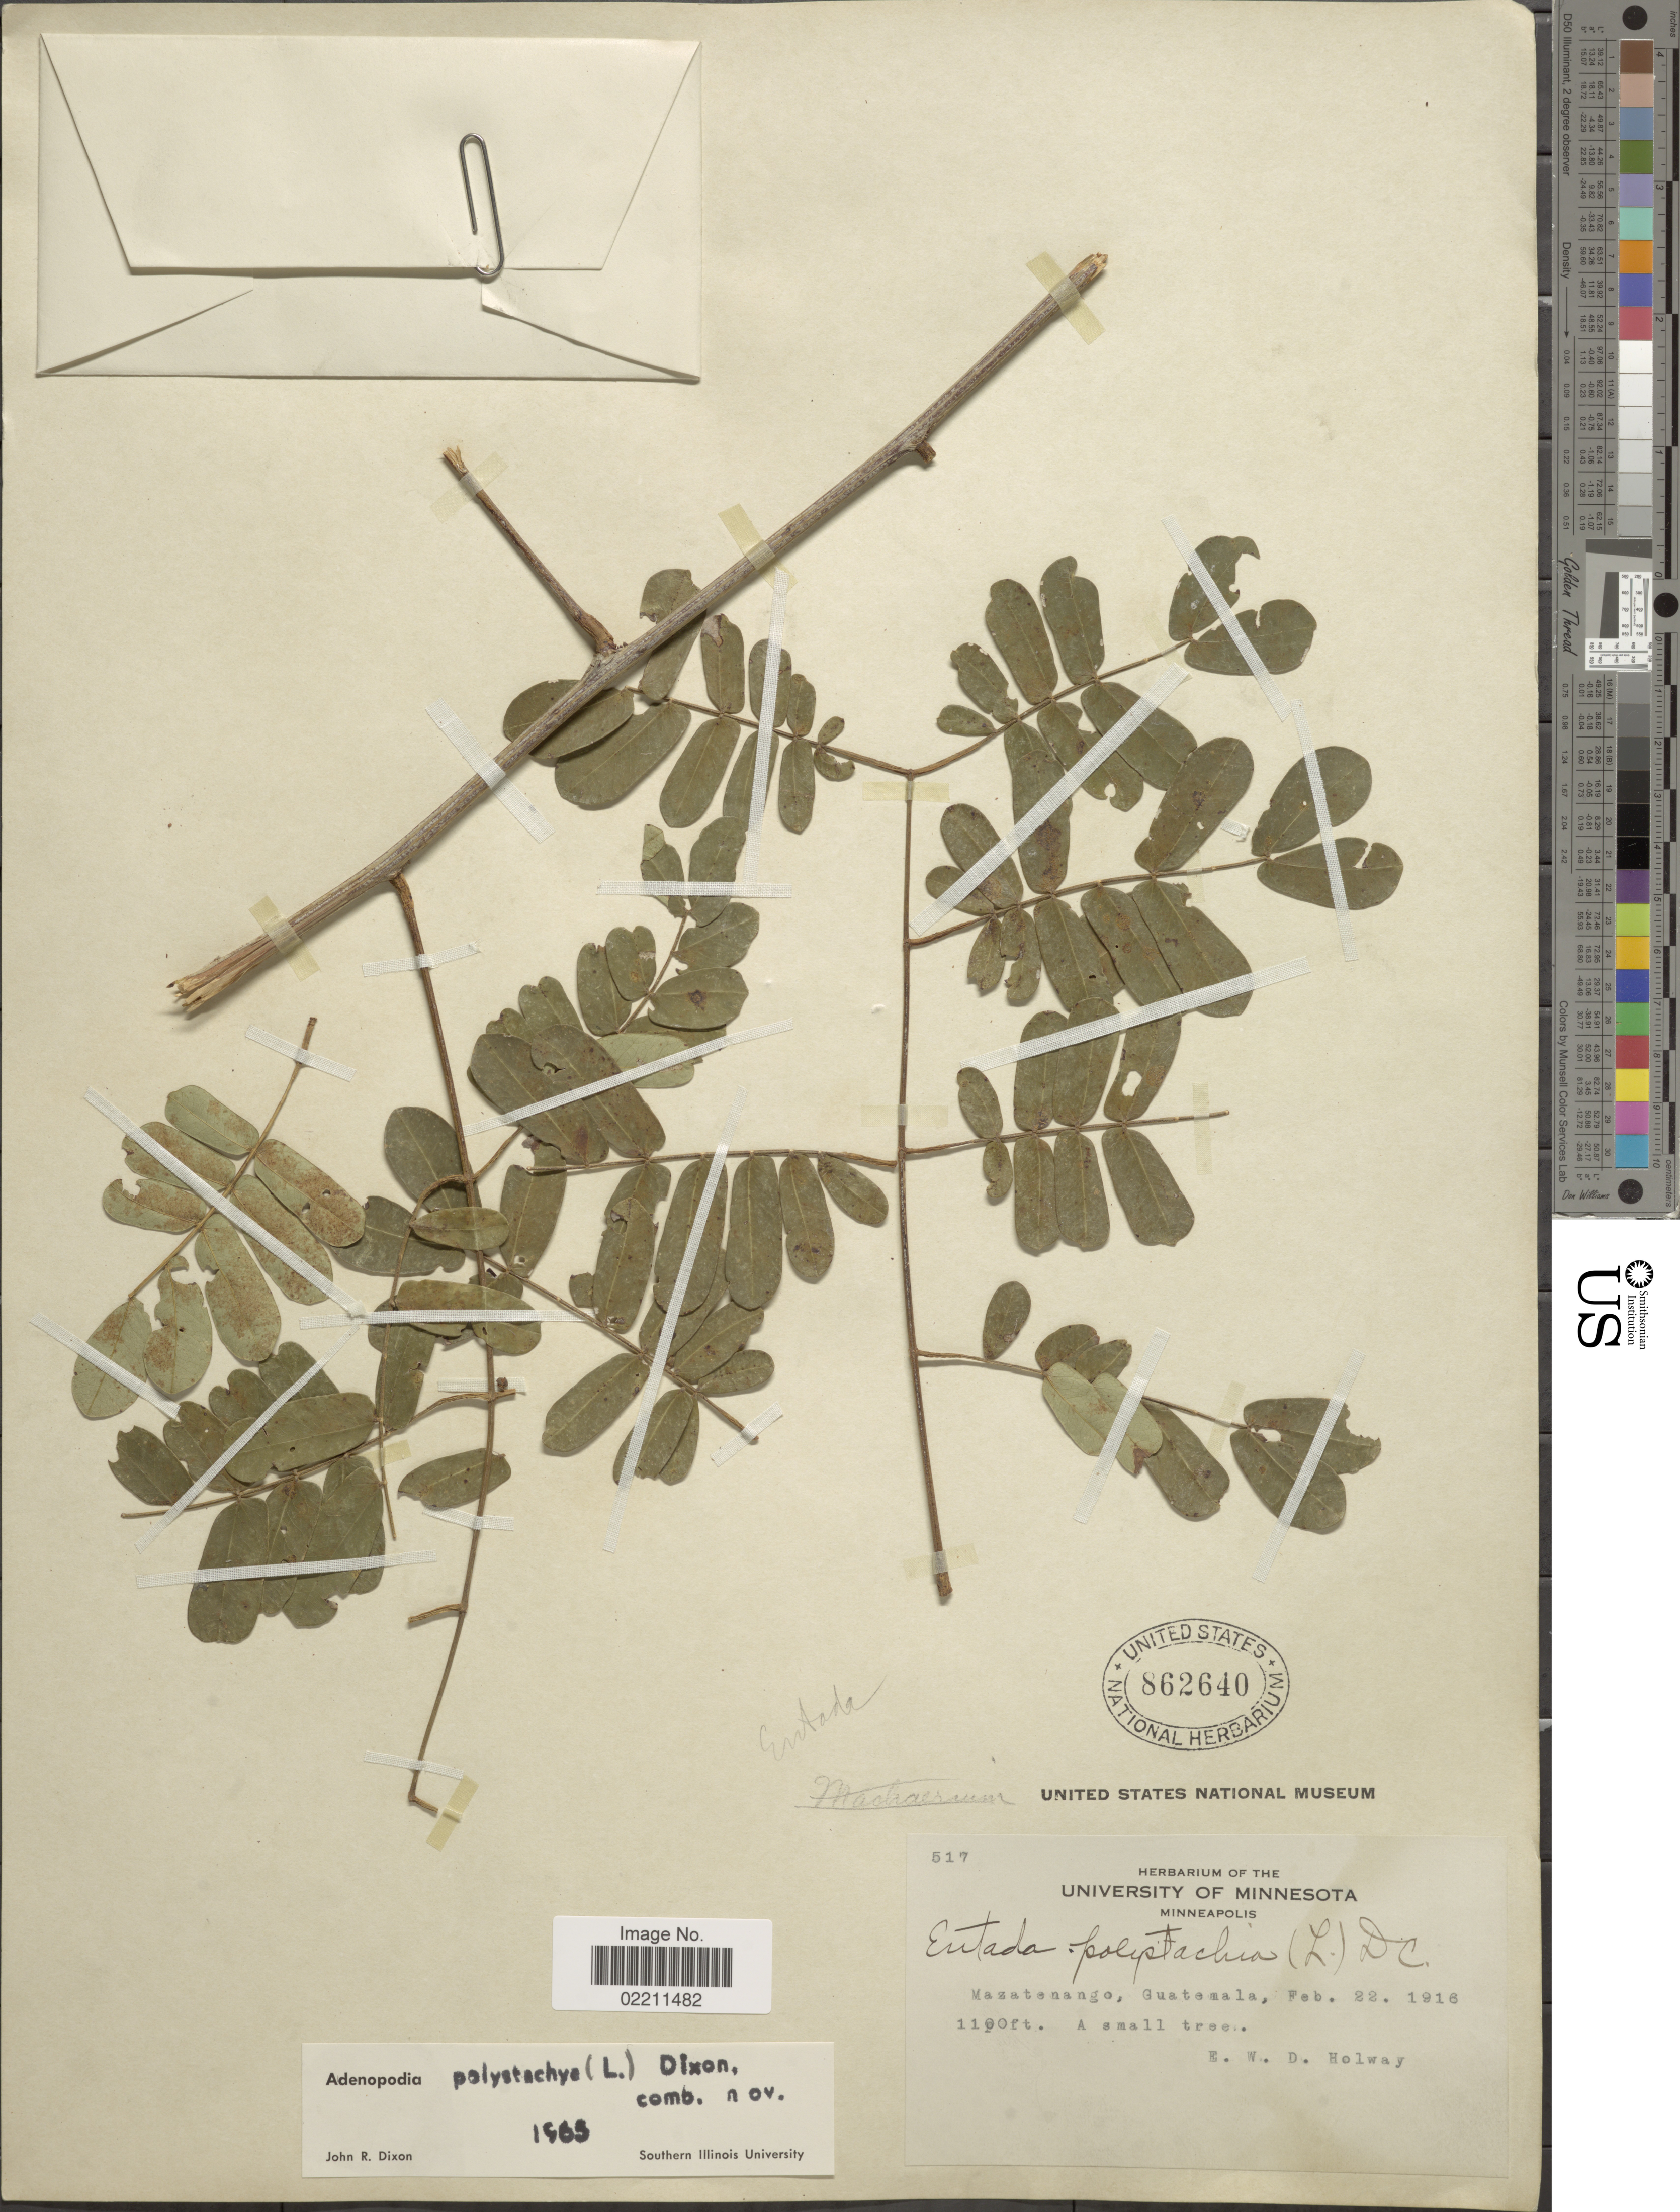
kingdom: Plantae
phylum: Tracheophyta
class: Magnoliopsida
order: Fabales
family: Fabaceae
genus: Entada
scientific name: Entada polystachya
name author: (L.) DC.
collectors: E. W. D. Holway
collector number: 517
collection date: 1916-02-22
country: Guatemala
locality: Mazatenango, Guatemala.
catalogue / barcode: US 862640